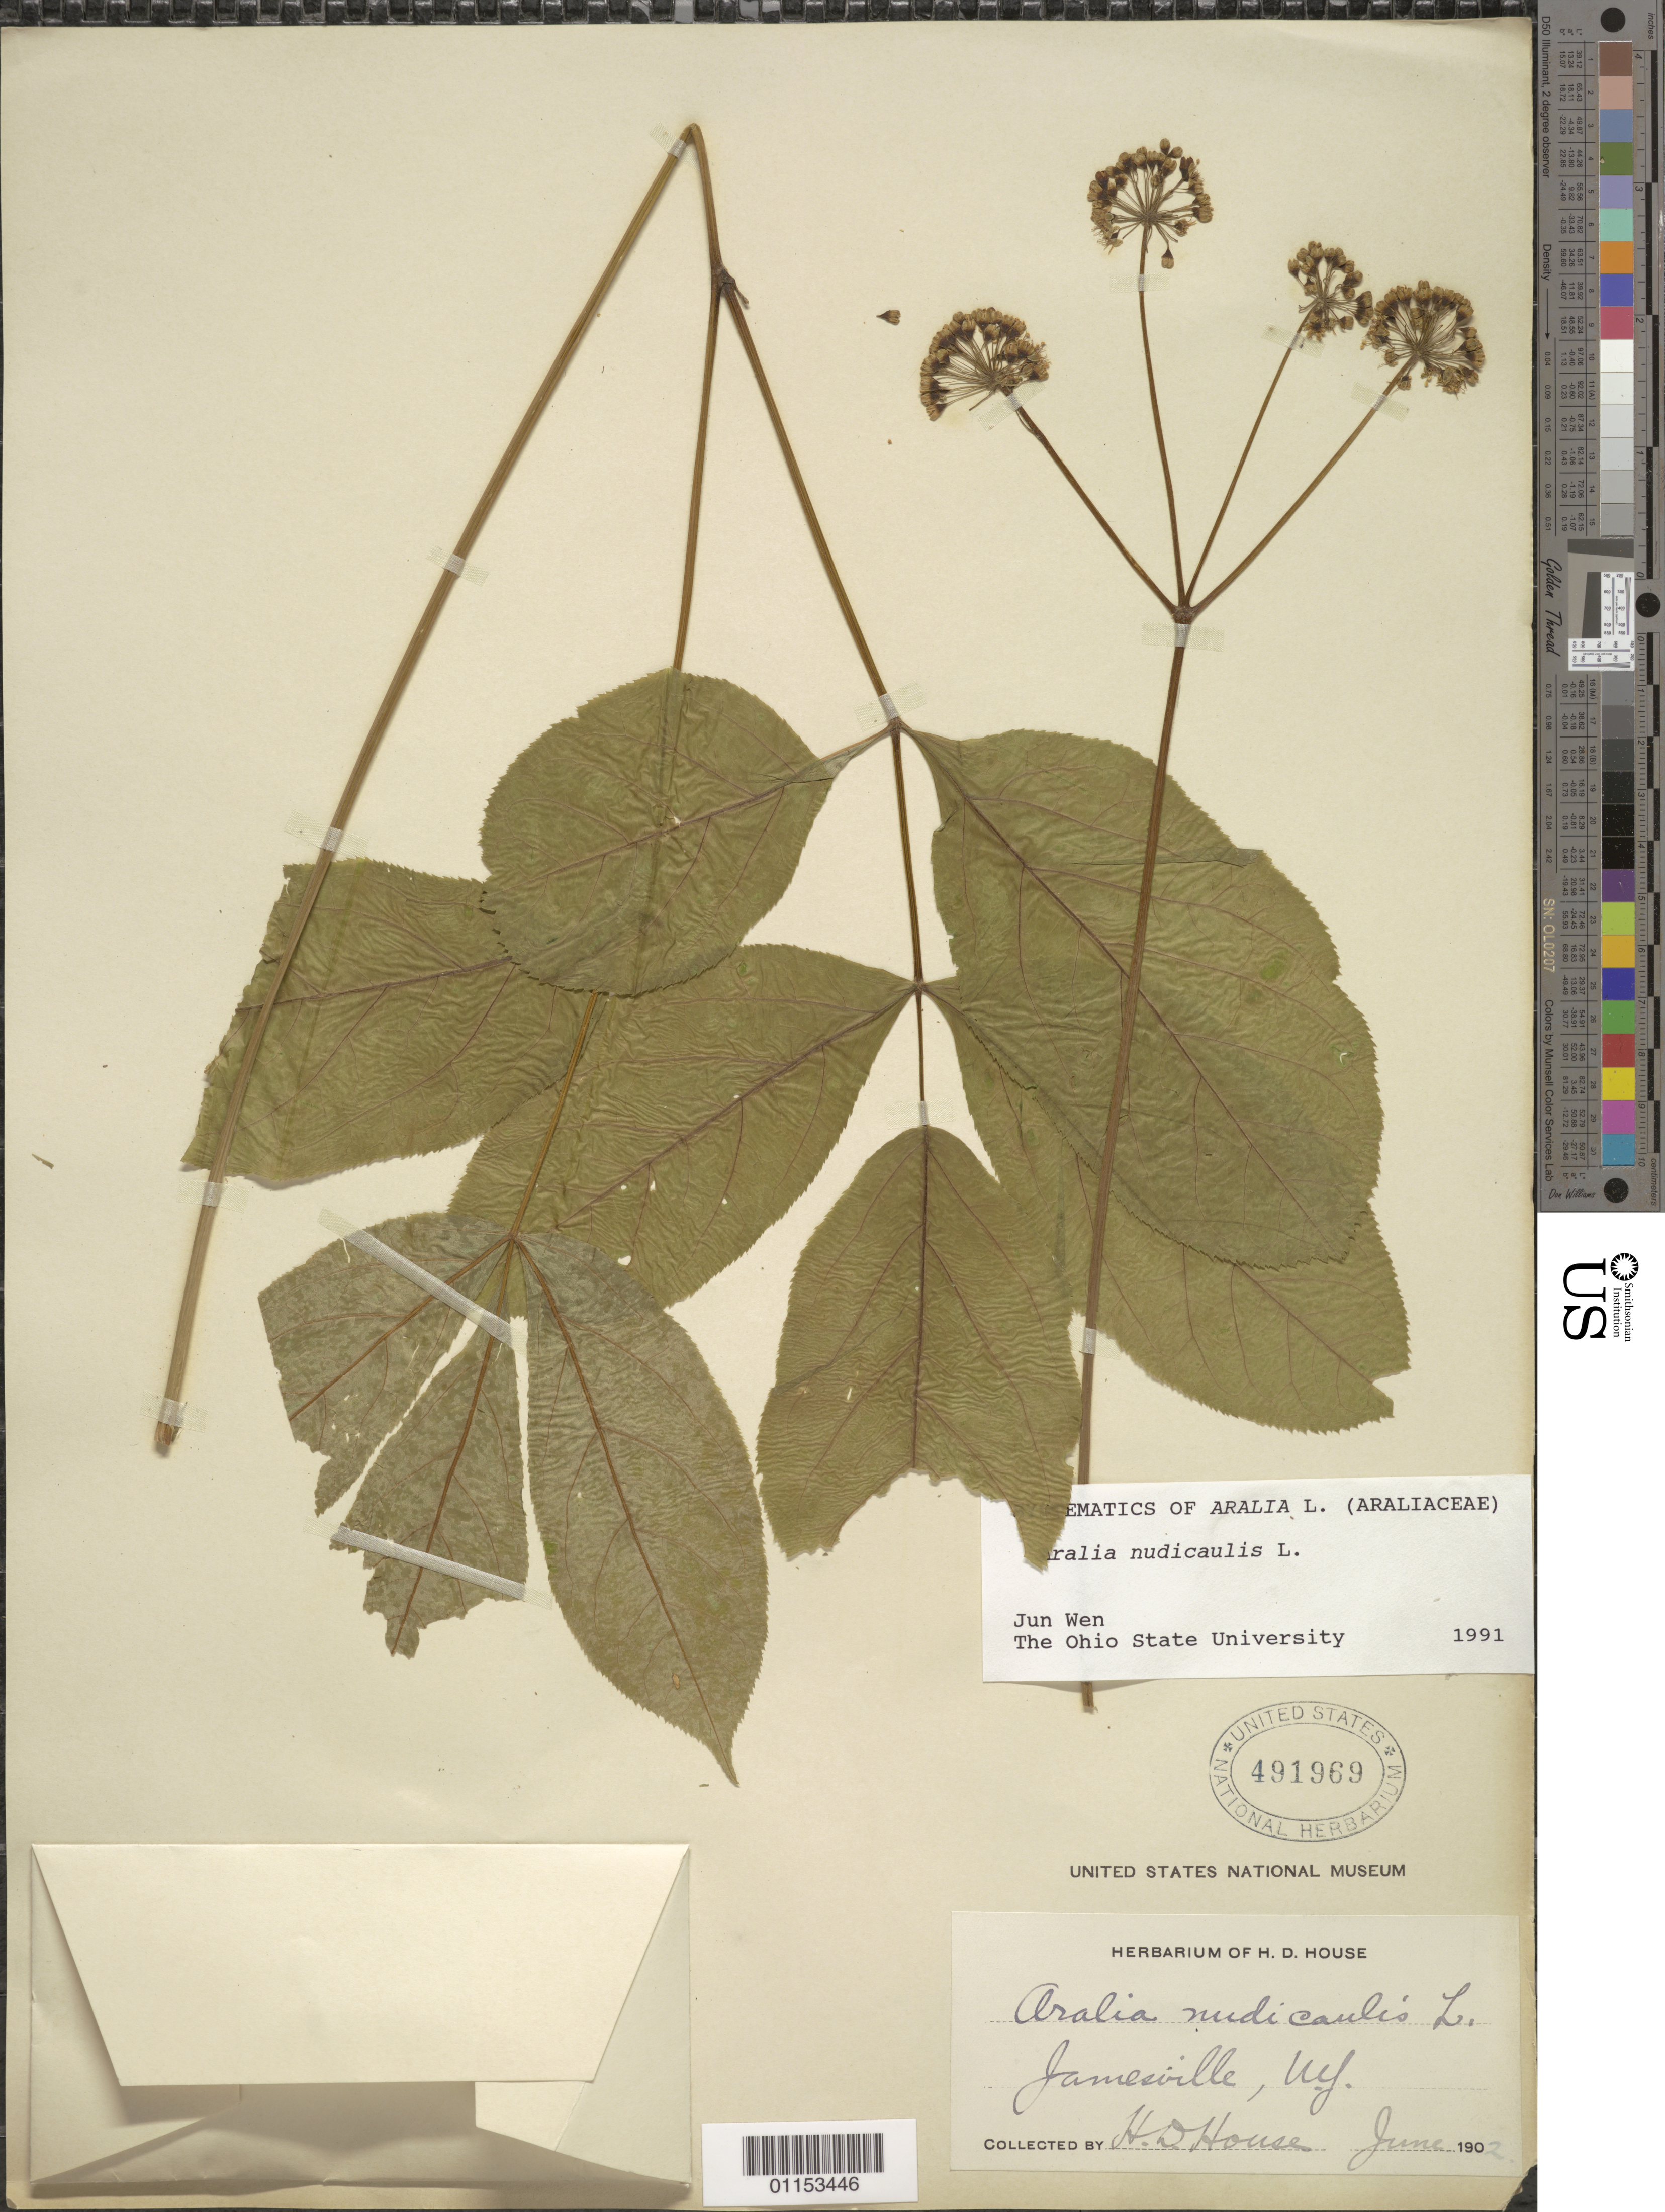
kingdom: Plantae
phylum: Tracheophyta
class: Magnoliopsida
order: Apiales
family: Araliaceae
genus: Aralia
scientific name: Aralia nudicaulis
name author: L.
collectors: H. D. House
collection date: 1902-06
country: United States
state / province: New York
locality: Jamesville.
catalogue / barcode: US 491969